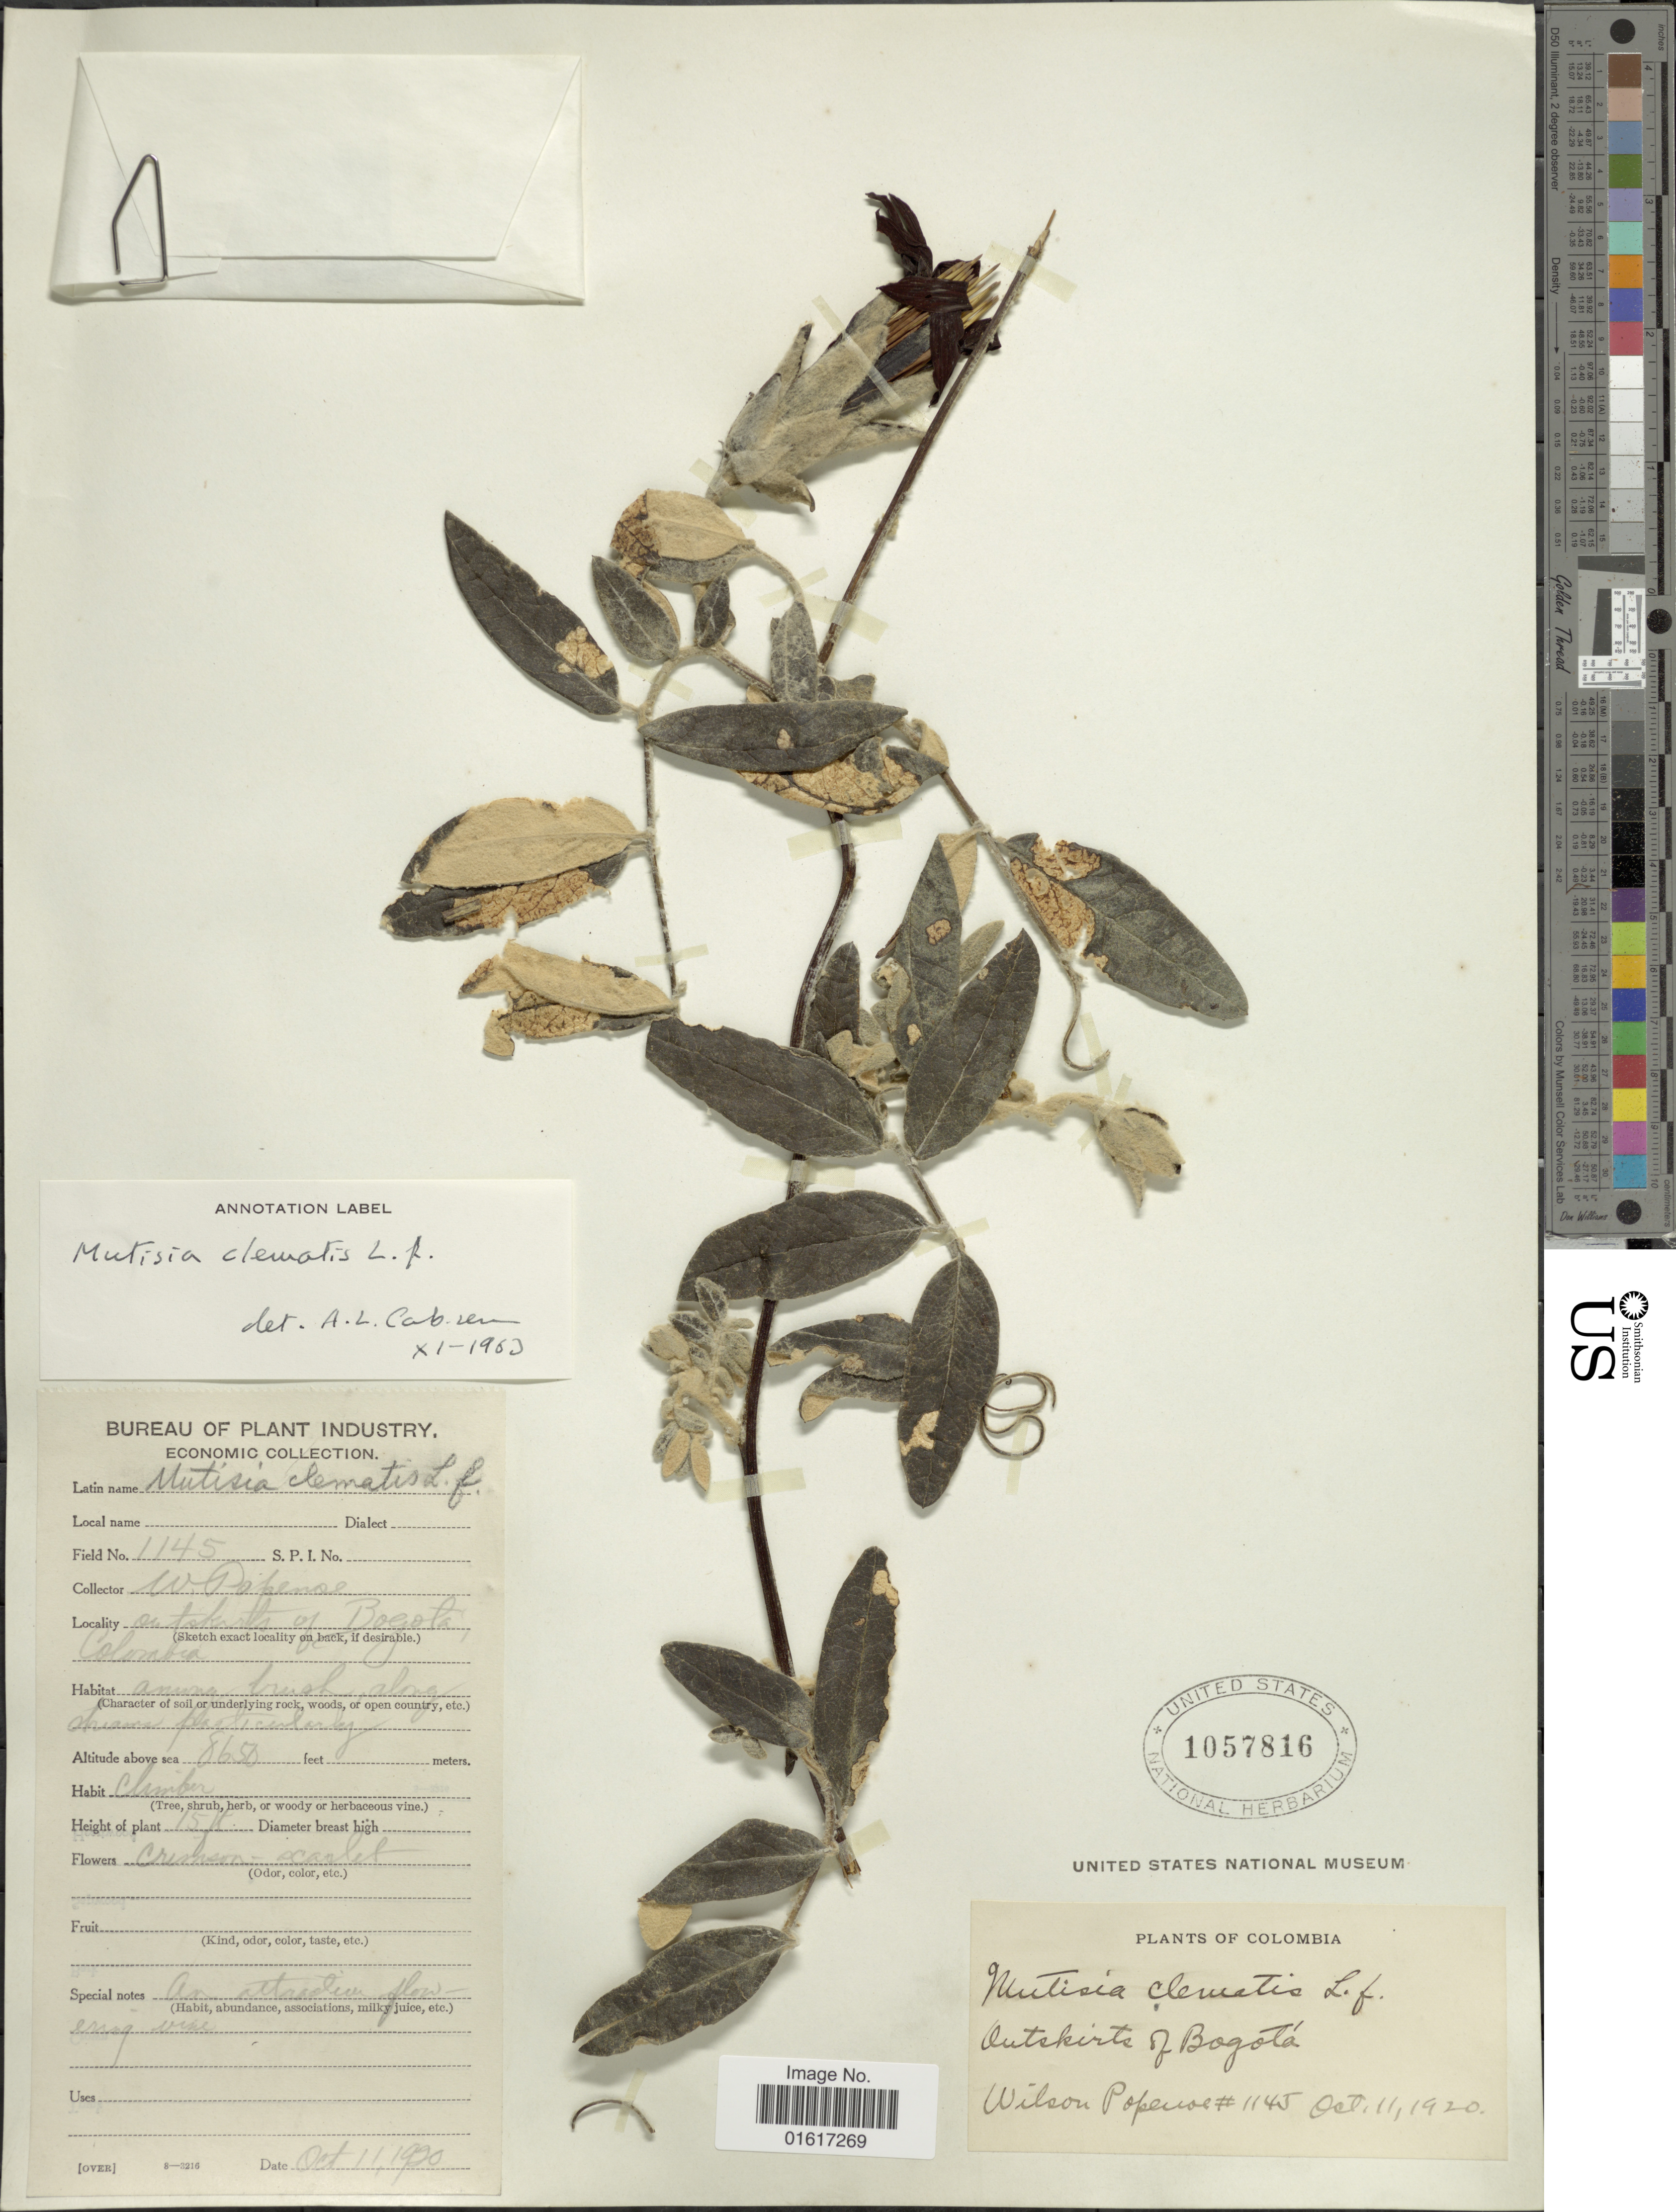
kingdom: Plantae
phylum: Tracheophyta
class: Magnoliopsida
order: Asterales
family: Asteraceae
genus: Mutisia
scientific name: Mutisia clematis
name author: L. f.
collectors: W. Popenoe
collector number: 1145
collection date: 1920-10-11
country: Colombia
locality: Outskirts of Bogota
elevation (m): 2637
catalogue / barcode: US 1057816